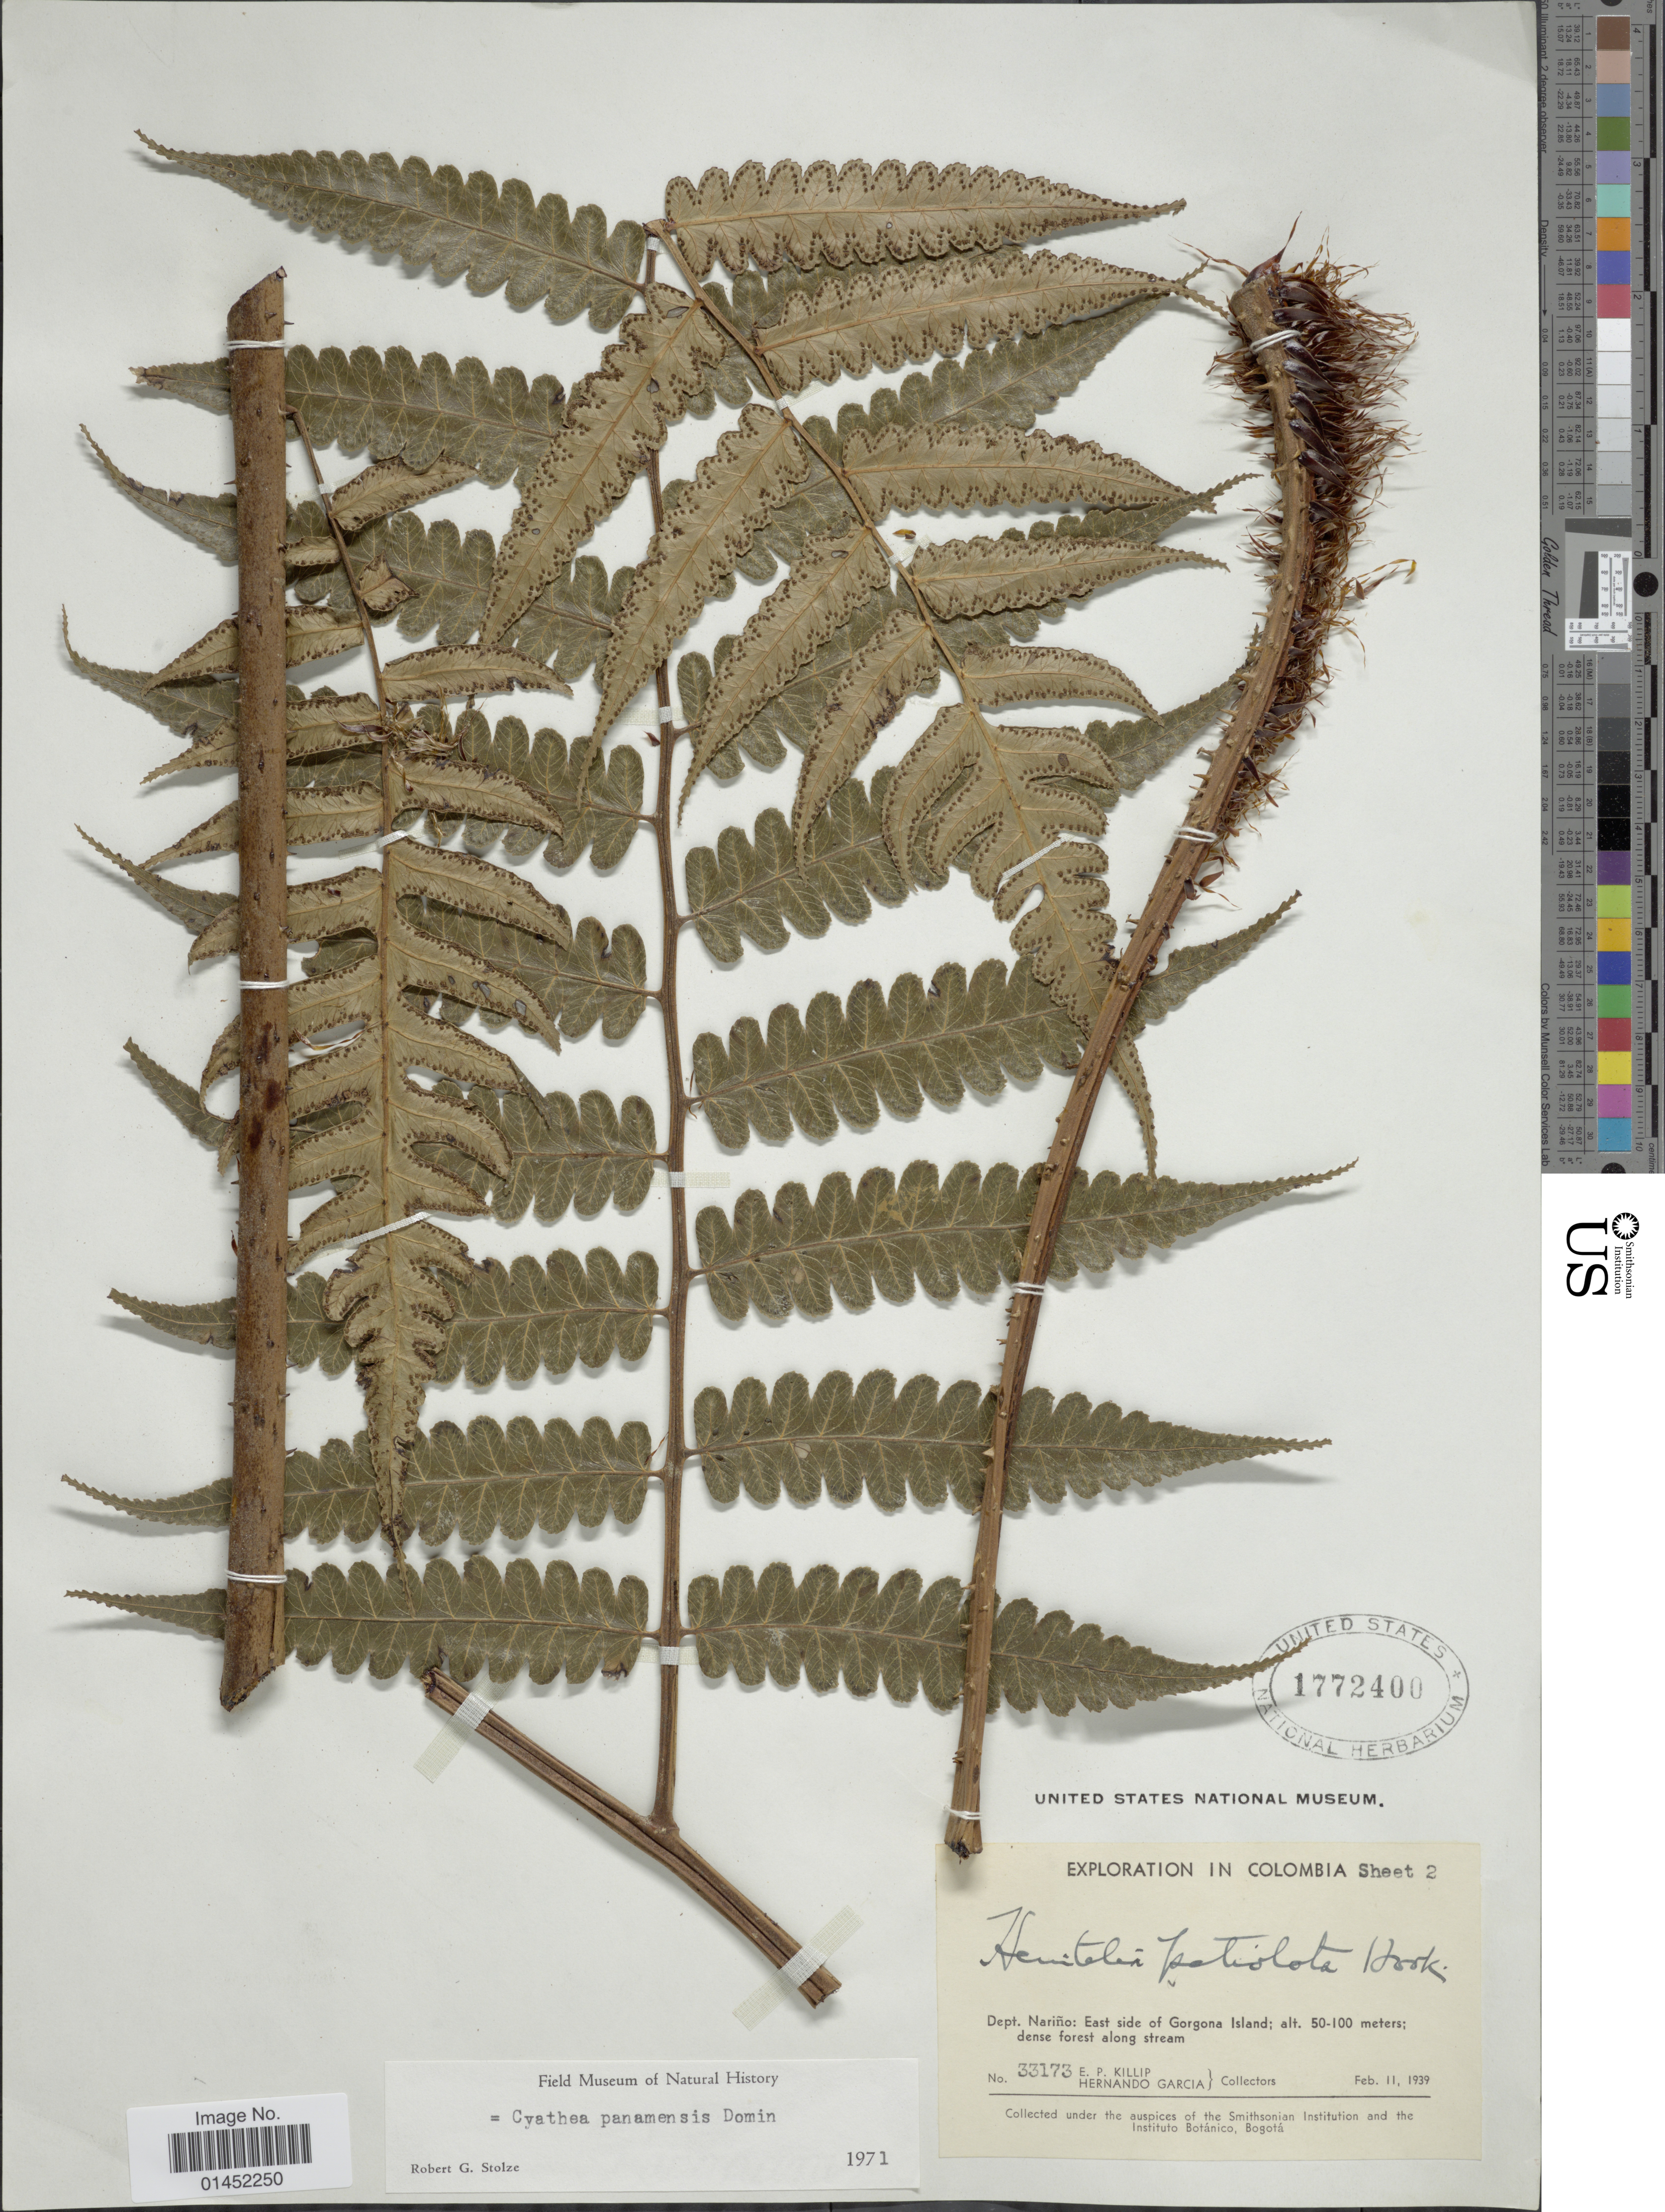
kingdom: Plantae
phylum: Tracheophyta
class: Polypodiopsida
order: Cyatheales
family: Cyatheaceae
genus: Cyathea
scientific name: Cyathea petiolata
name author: (Hook.) R.M. Tryon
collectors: E. P. Killip & H. Garcia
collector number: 33173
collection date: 1939-02-11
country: Colombia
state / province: Nariño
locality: Dept. Nariño: East side of Gorgona Island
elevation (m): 50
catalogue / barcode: US 1772400